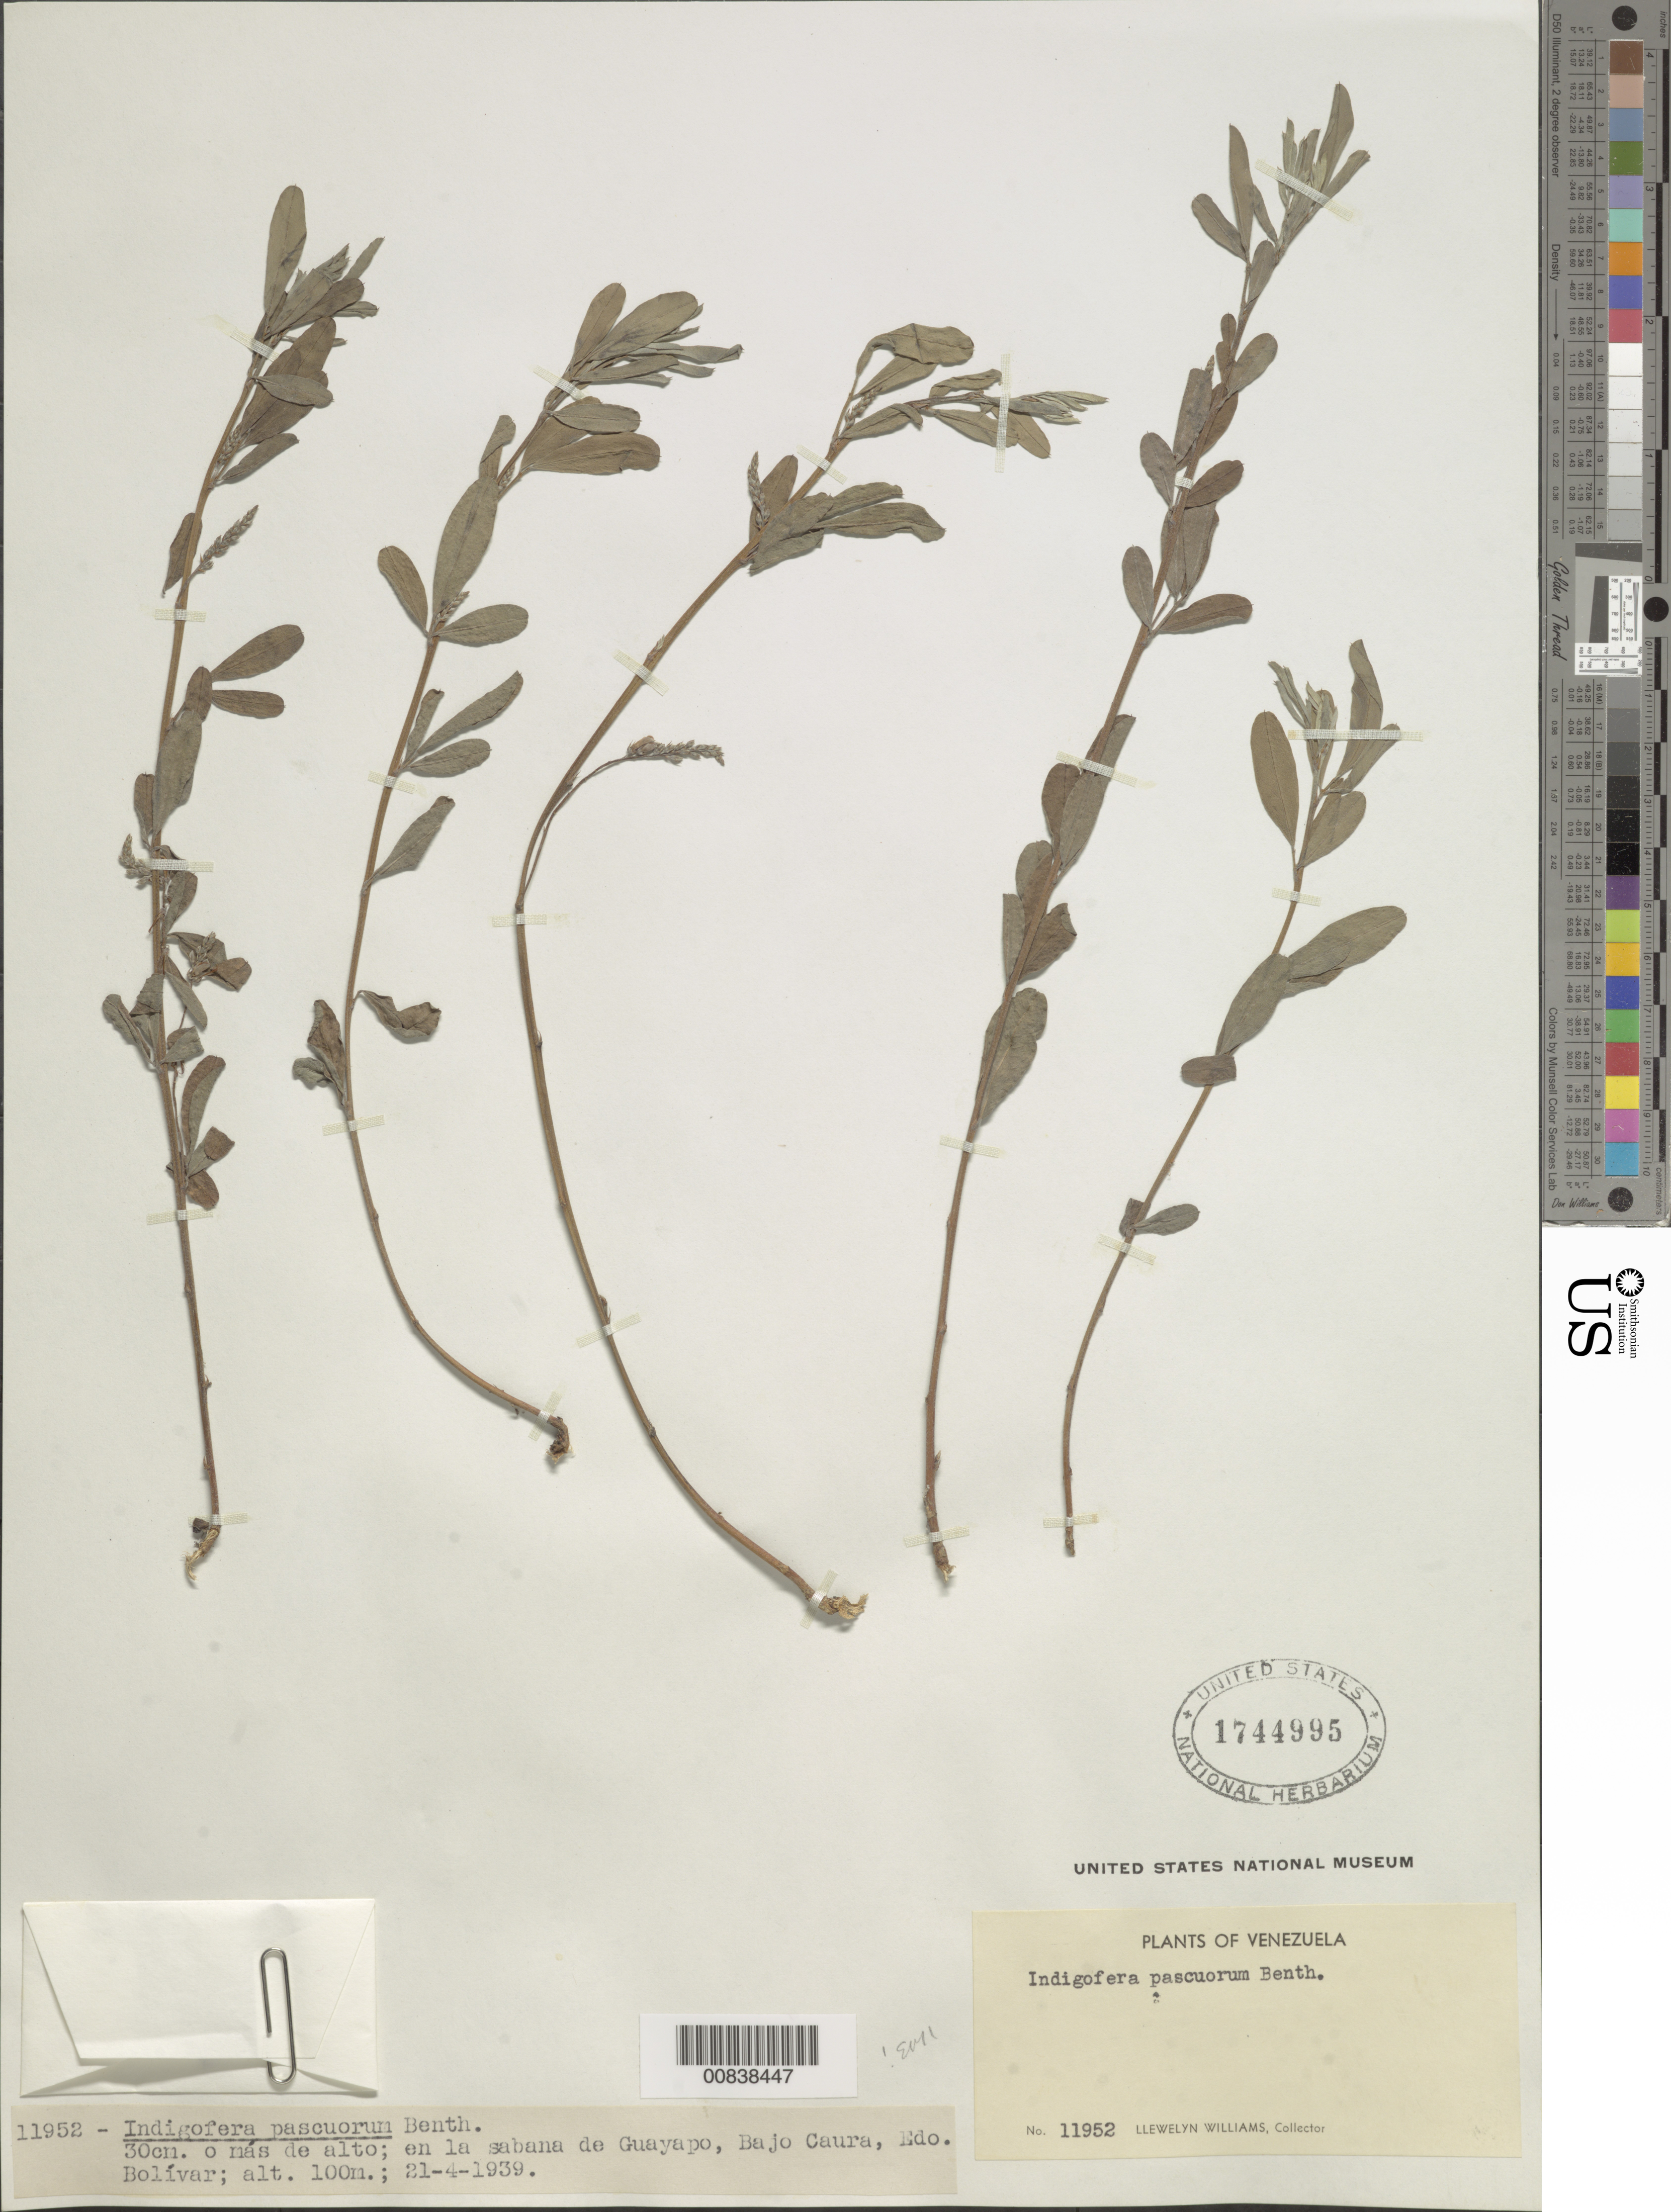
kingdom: Plantae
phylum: Tracheophyta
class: Magnoliopsida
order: Fabales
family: Fabaceae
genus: Indigofera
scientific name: Indigofera pascuorum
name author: Benth.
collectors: Ll. Williams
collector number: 11952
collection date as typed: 21-Apr-39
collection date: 1939-04-21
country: Venezuela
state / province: Bolívar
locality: Guayapo, Bajo Caura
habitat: Savanna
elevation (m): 100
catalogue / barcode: US 1744995